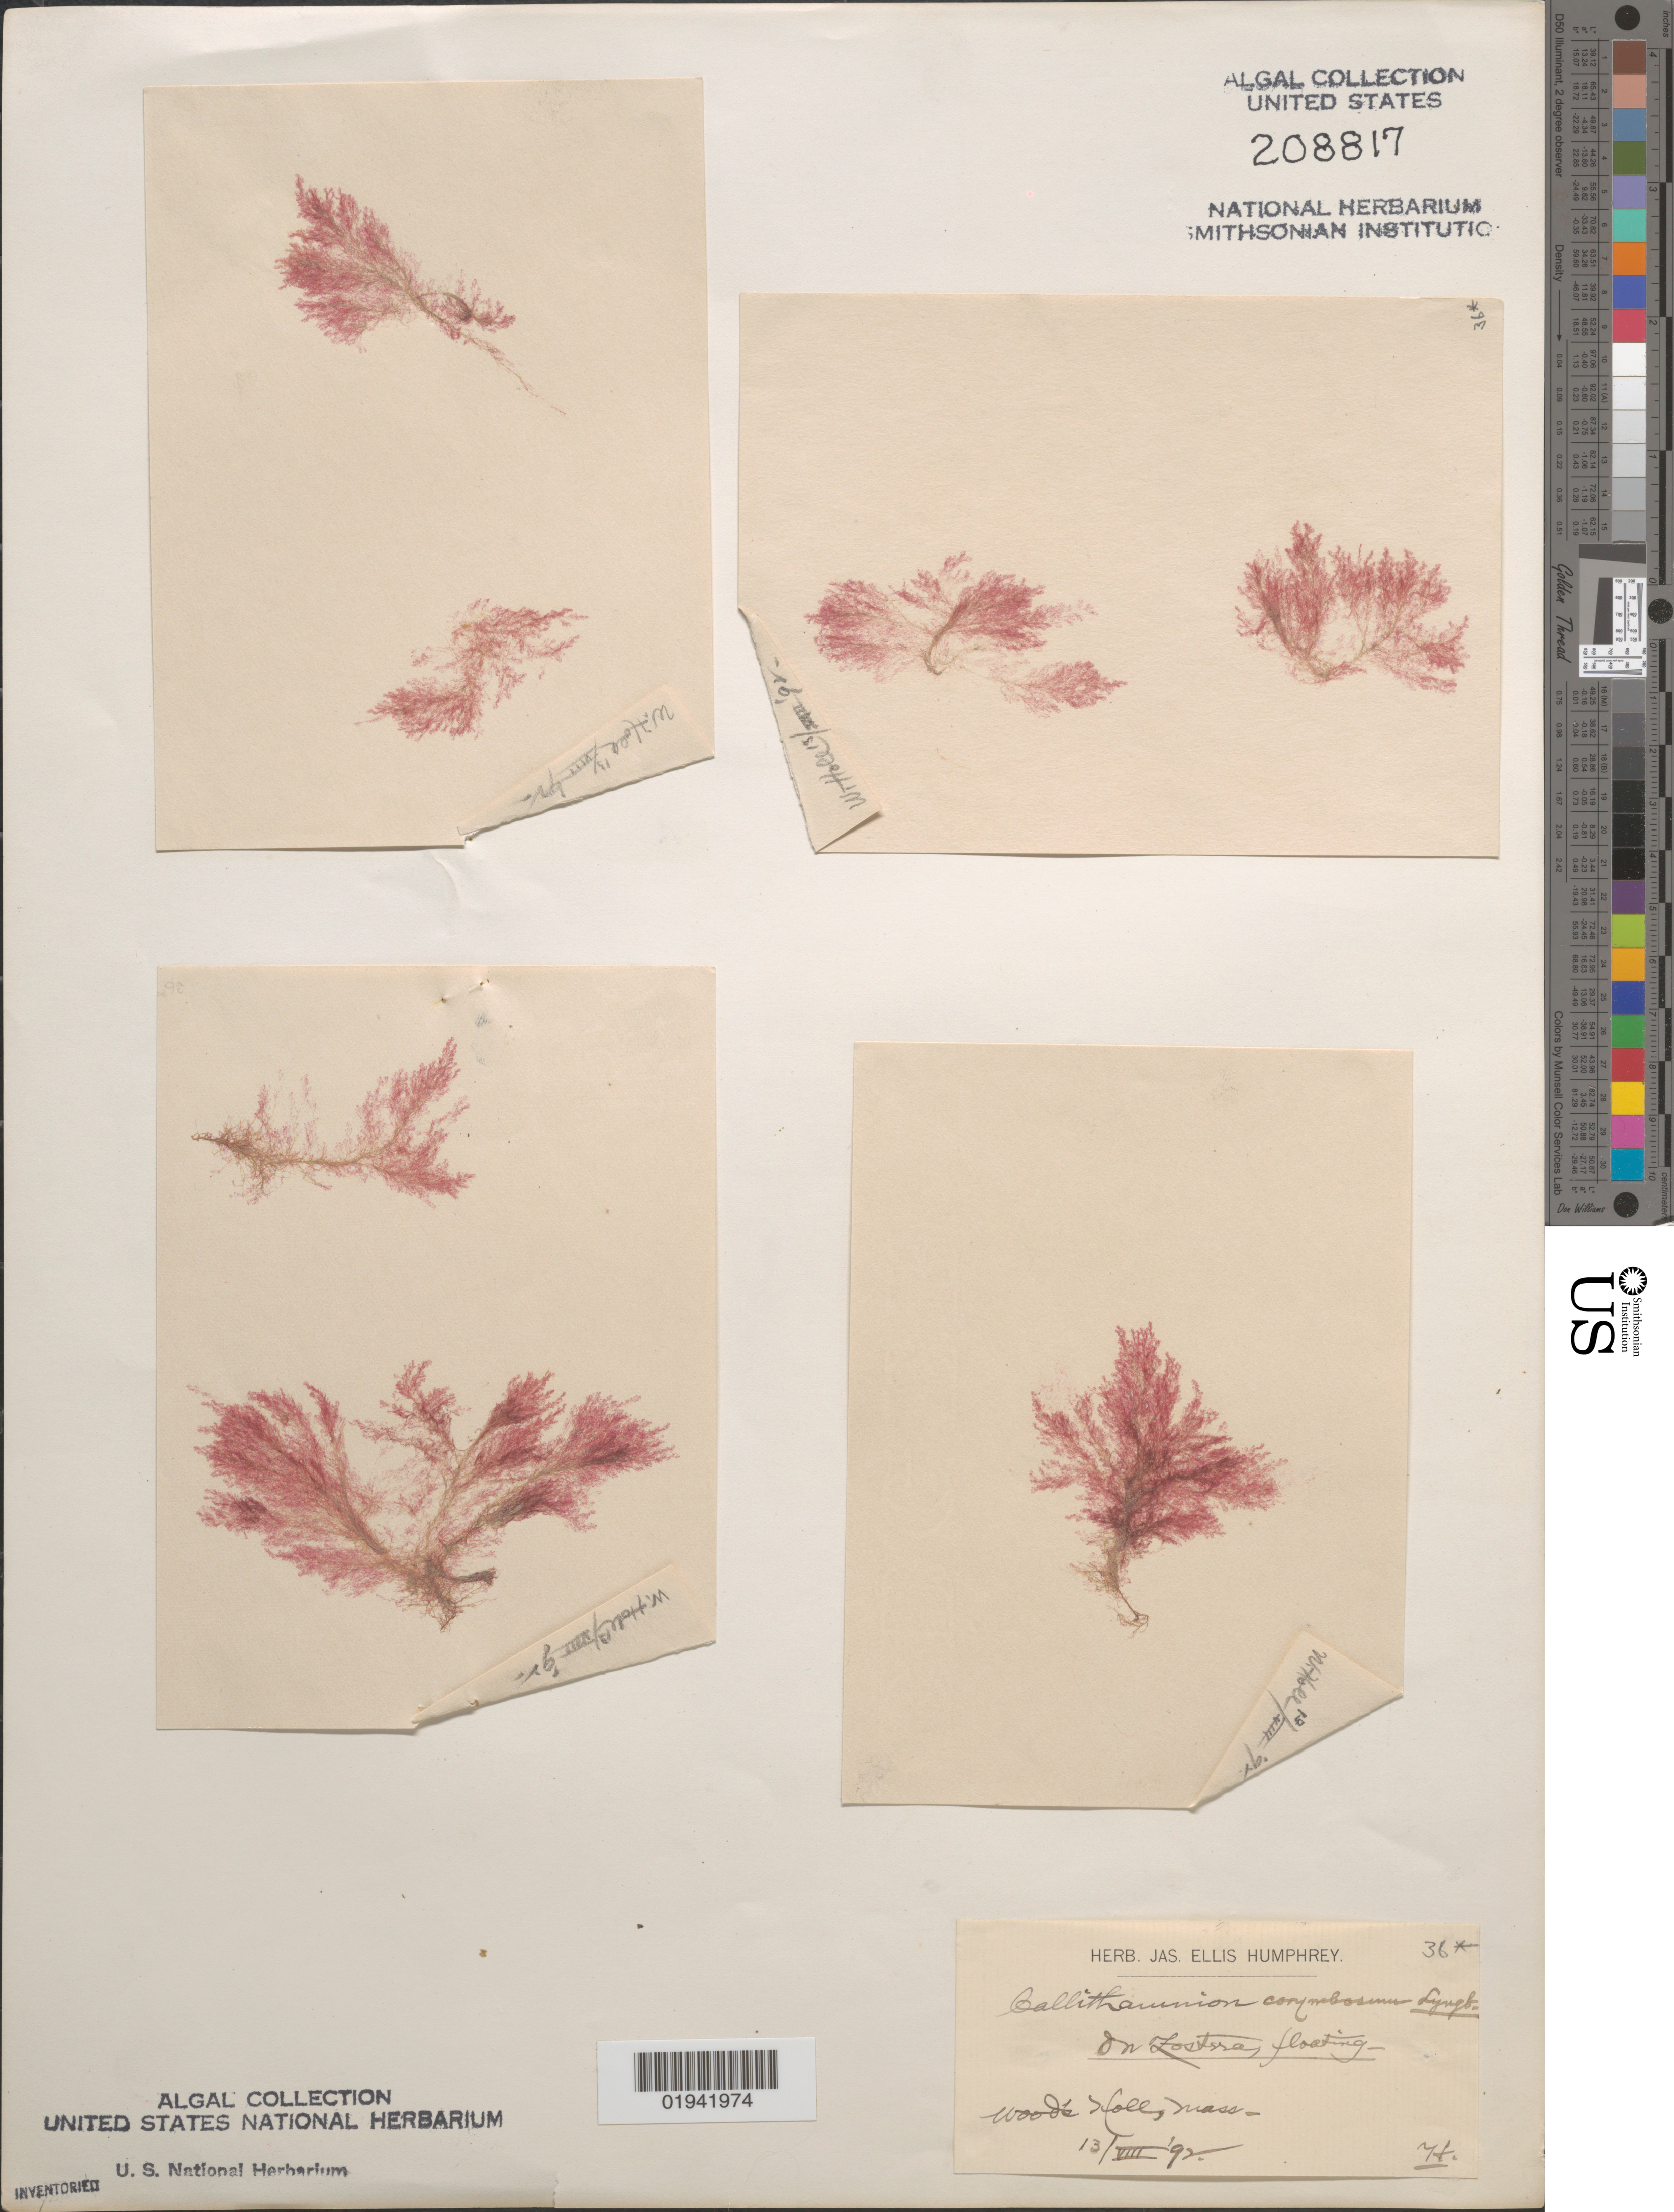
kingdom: Plantae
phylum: Rhodophyta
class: Florideophyceae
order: Ceramiales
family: Callithamniaceae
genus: Callithamnion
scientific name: Callithamnion corymbosum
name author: (Sm.) Lyngb.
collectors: J. Humphrey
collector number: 36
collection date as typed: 13 Aug 1892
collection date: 1892-08-13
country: United States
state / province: Massachusetts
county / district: Barnstable County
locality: Woods Hole (Wood's Holl)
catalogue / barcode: US 208817